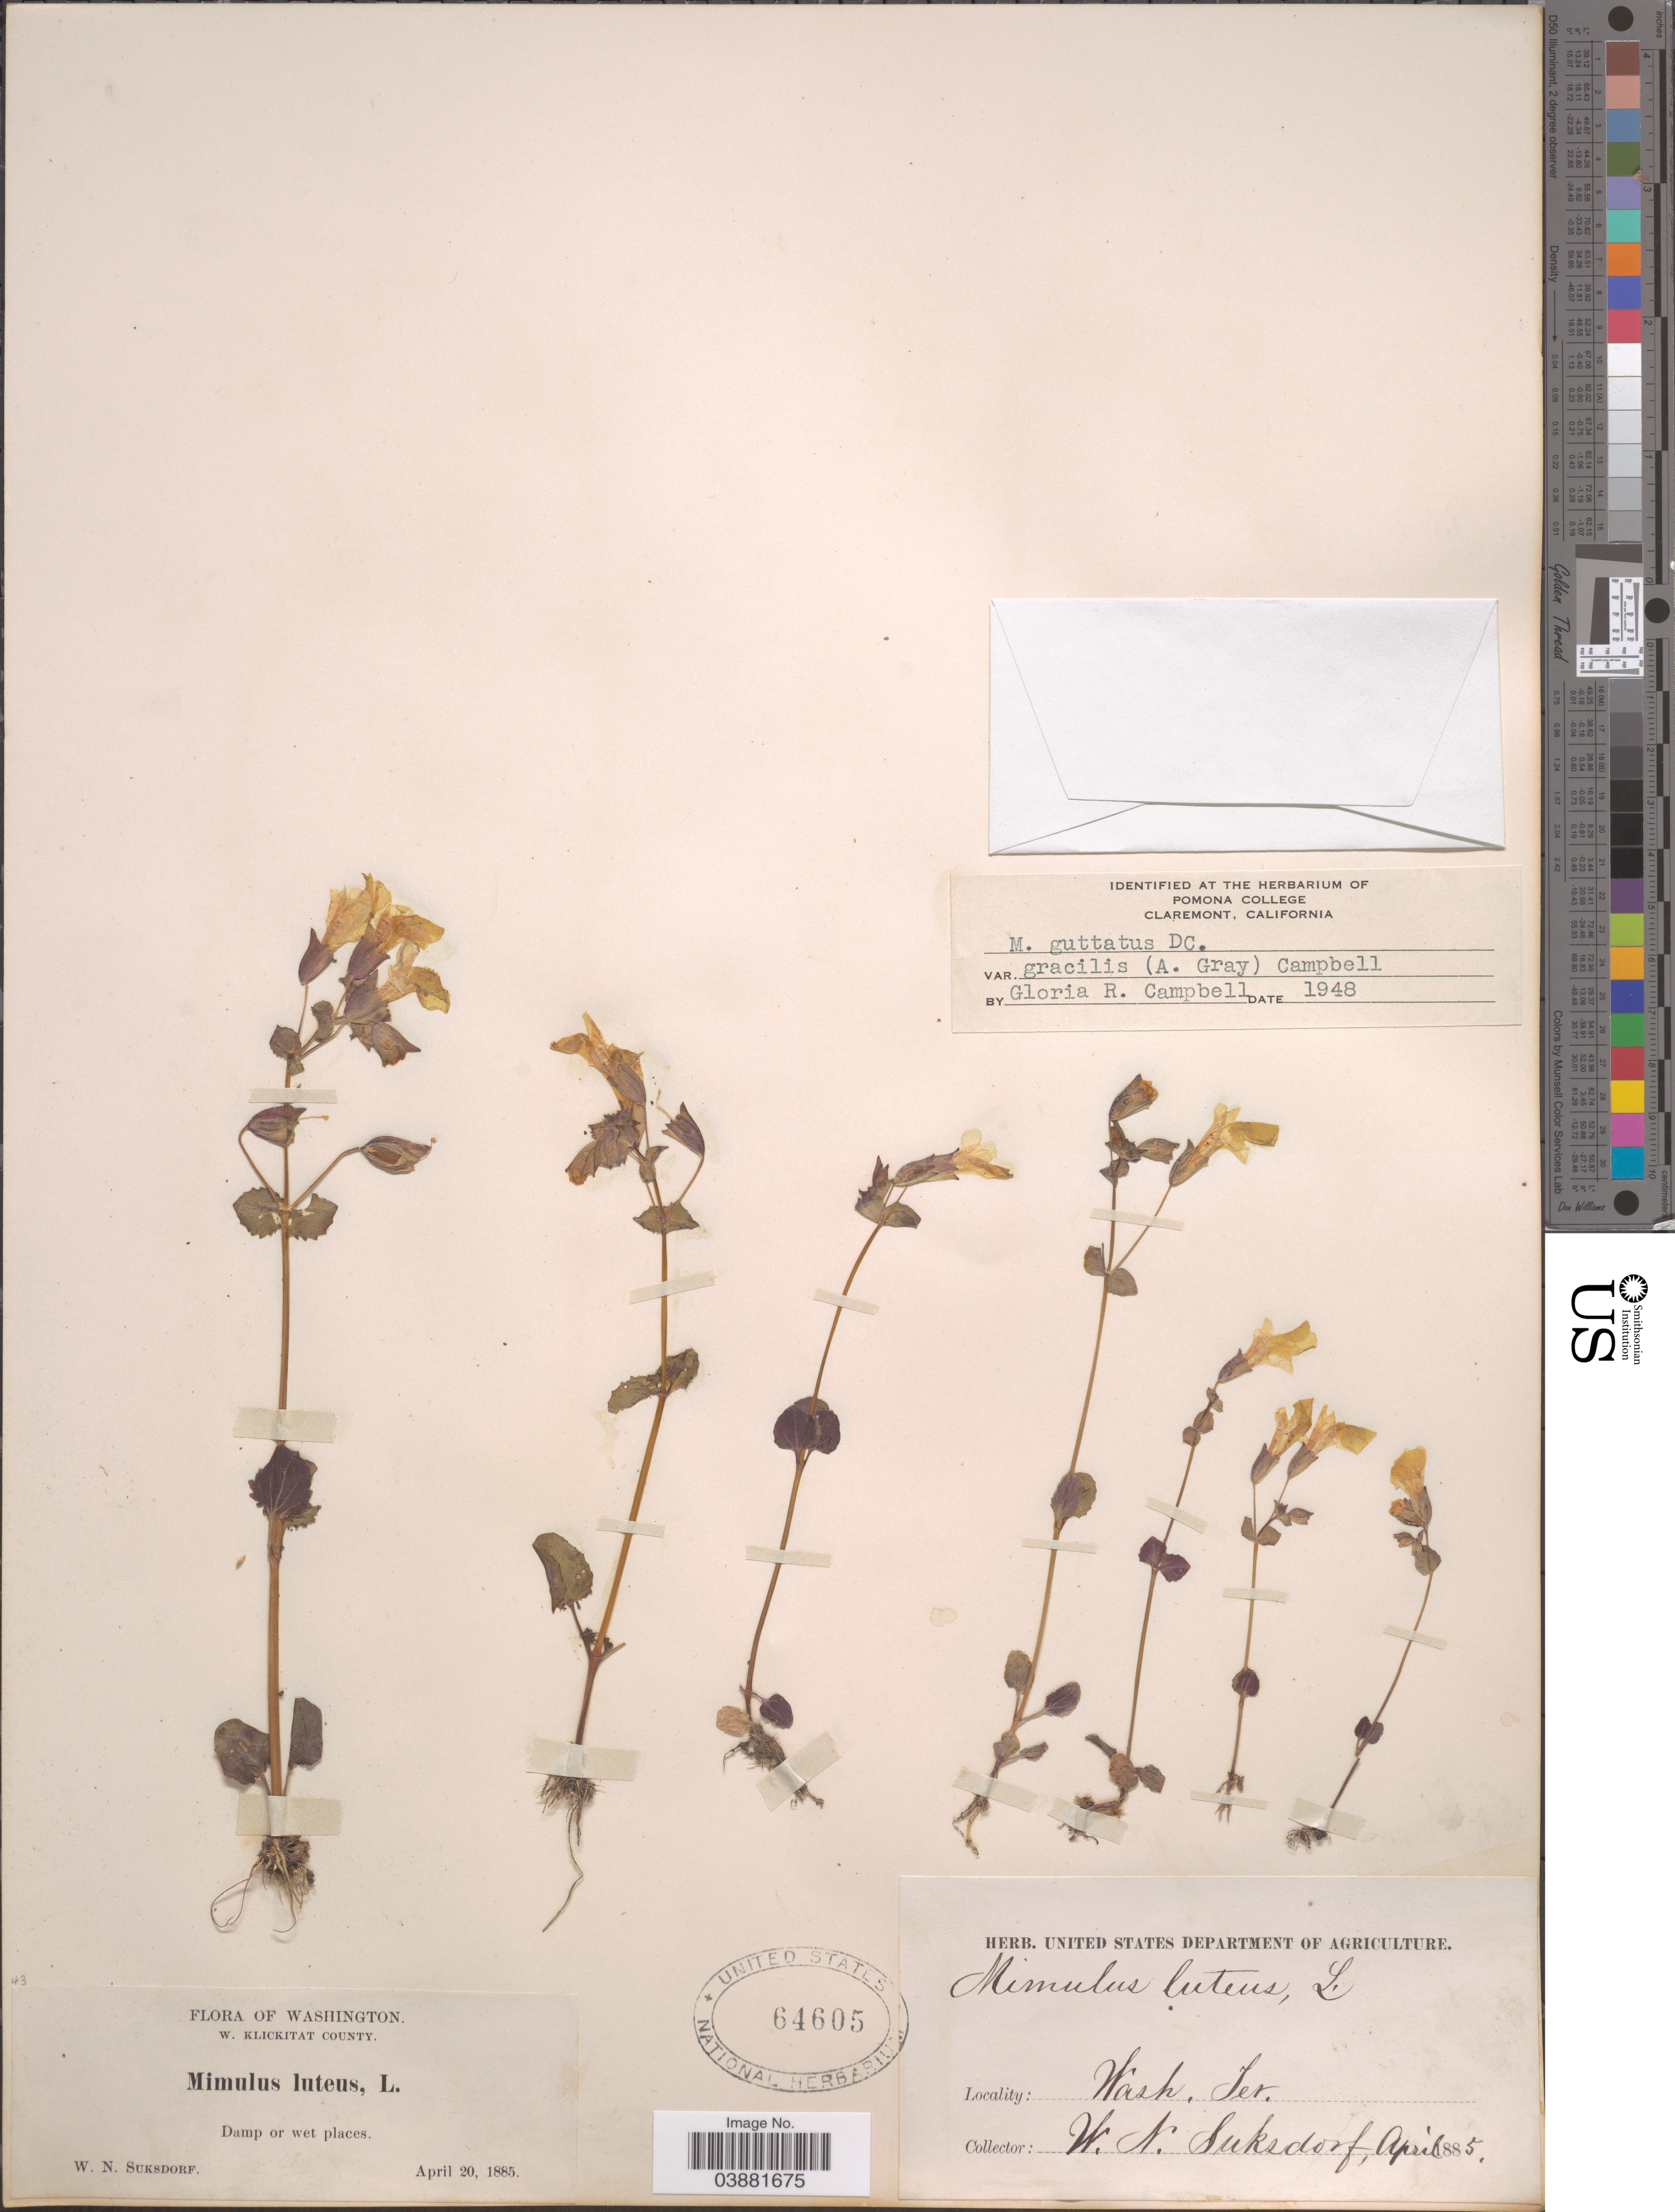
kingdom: Plantae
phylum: Tracheophyta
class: Magnoliopsida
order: Lamiales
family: Phrymaceae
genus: Mimulus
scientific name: Mimulus guttatus var. gracilis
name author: (A. Gray) G.R. Campb.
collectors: W. N. Suksdorf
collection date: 1885-04-20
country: United States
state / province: Washington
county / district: Klickitat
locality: W. Klickitat County.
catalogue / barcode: US 64605